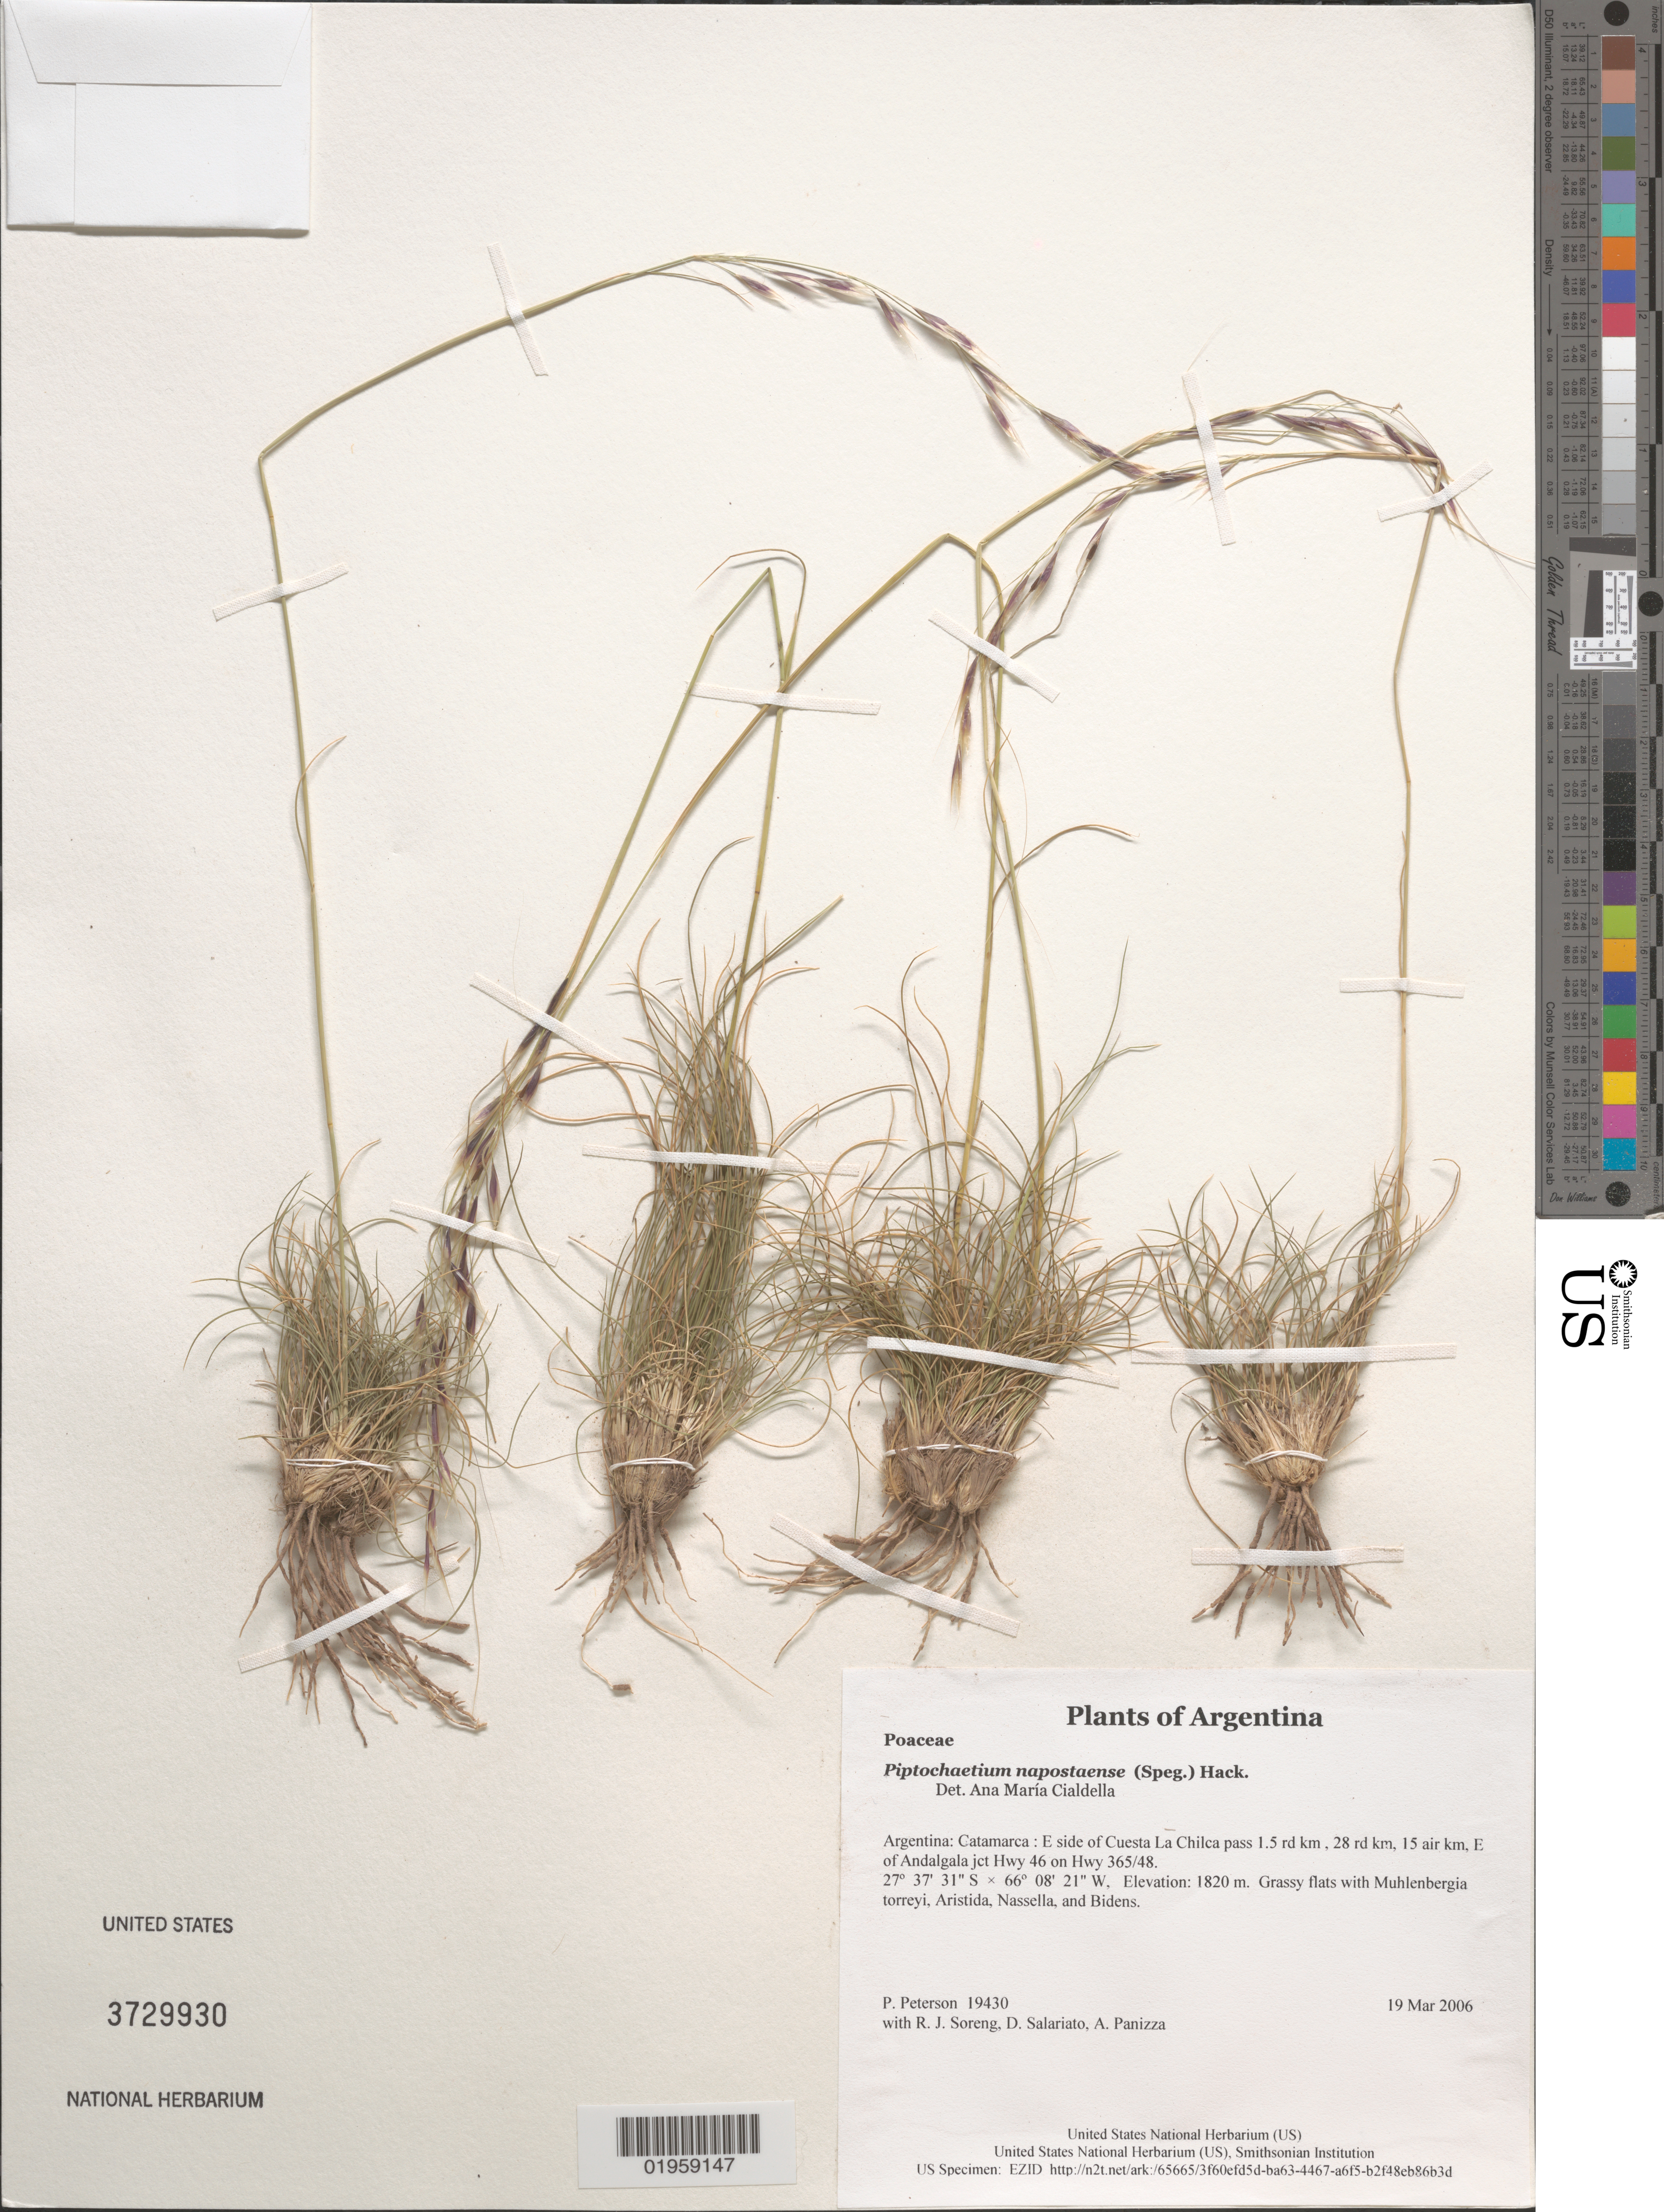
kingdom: Plantae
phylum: Tracheophyta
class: Liliopsida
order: Poales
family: Poaceae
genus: Piptochaetium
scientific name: Piptochaetium napostaense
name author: (Speg.) Hack.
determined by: Cialdella, A. M.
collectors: P. M. Peterson, R. J. Soreng, D. Salariato & A. Panizza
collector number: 19430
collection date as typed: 19 Mar 2006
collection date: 2006-03-19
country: Argentina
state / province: Catamarca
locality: E side of Cuesta La Chilca pass 1.5 rd km , 28 rd km, 15 air km, E of Andalgala jct Hwy 46 on Hwy 365/48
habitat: Grassy flats with Muhlenbergia torreyi, Aristida, Nassella, and Bidens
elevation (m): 1820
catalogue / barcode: US 3729930